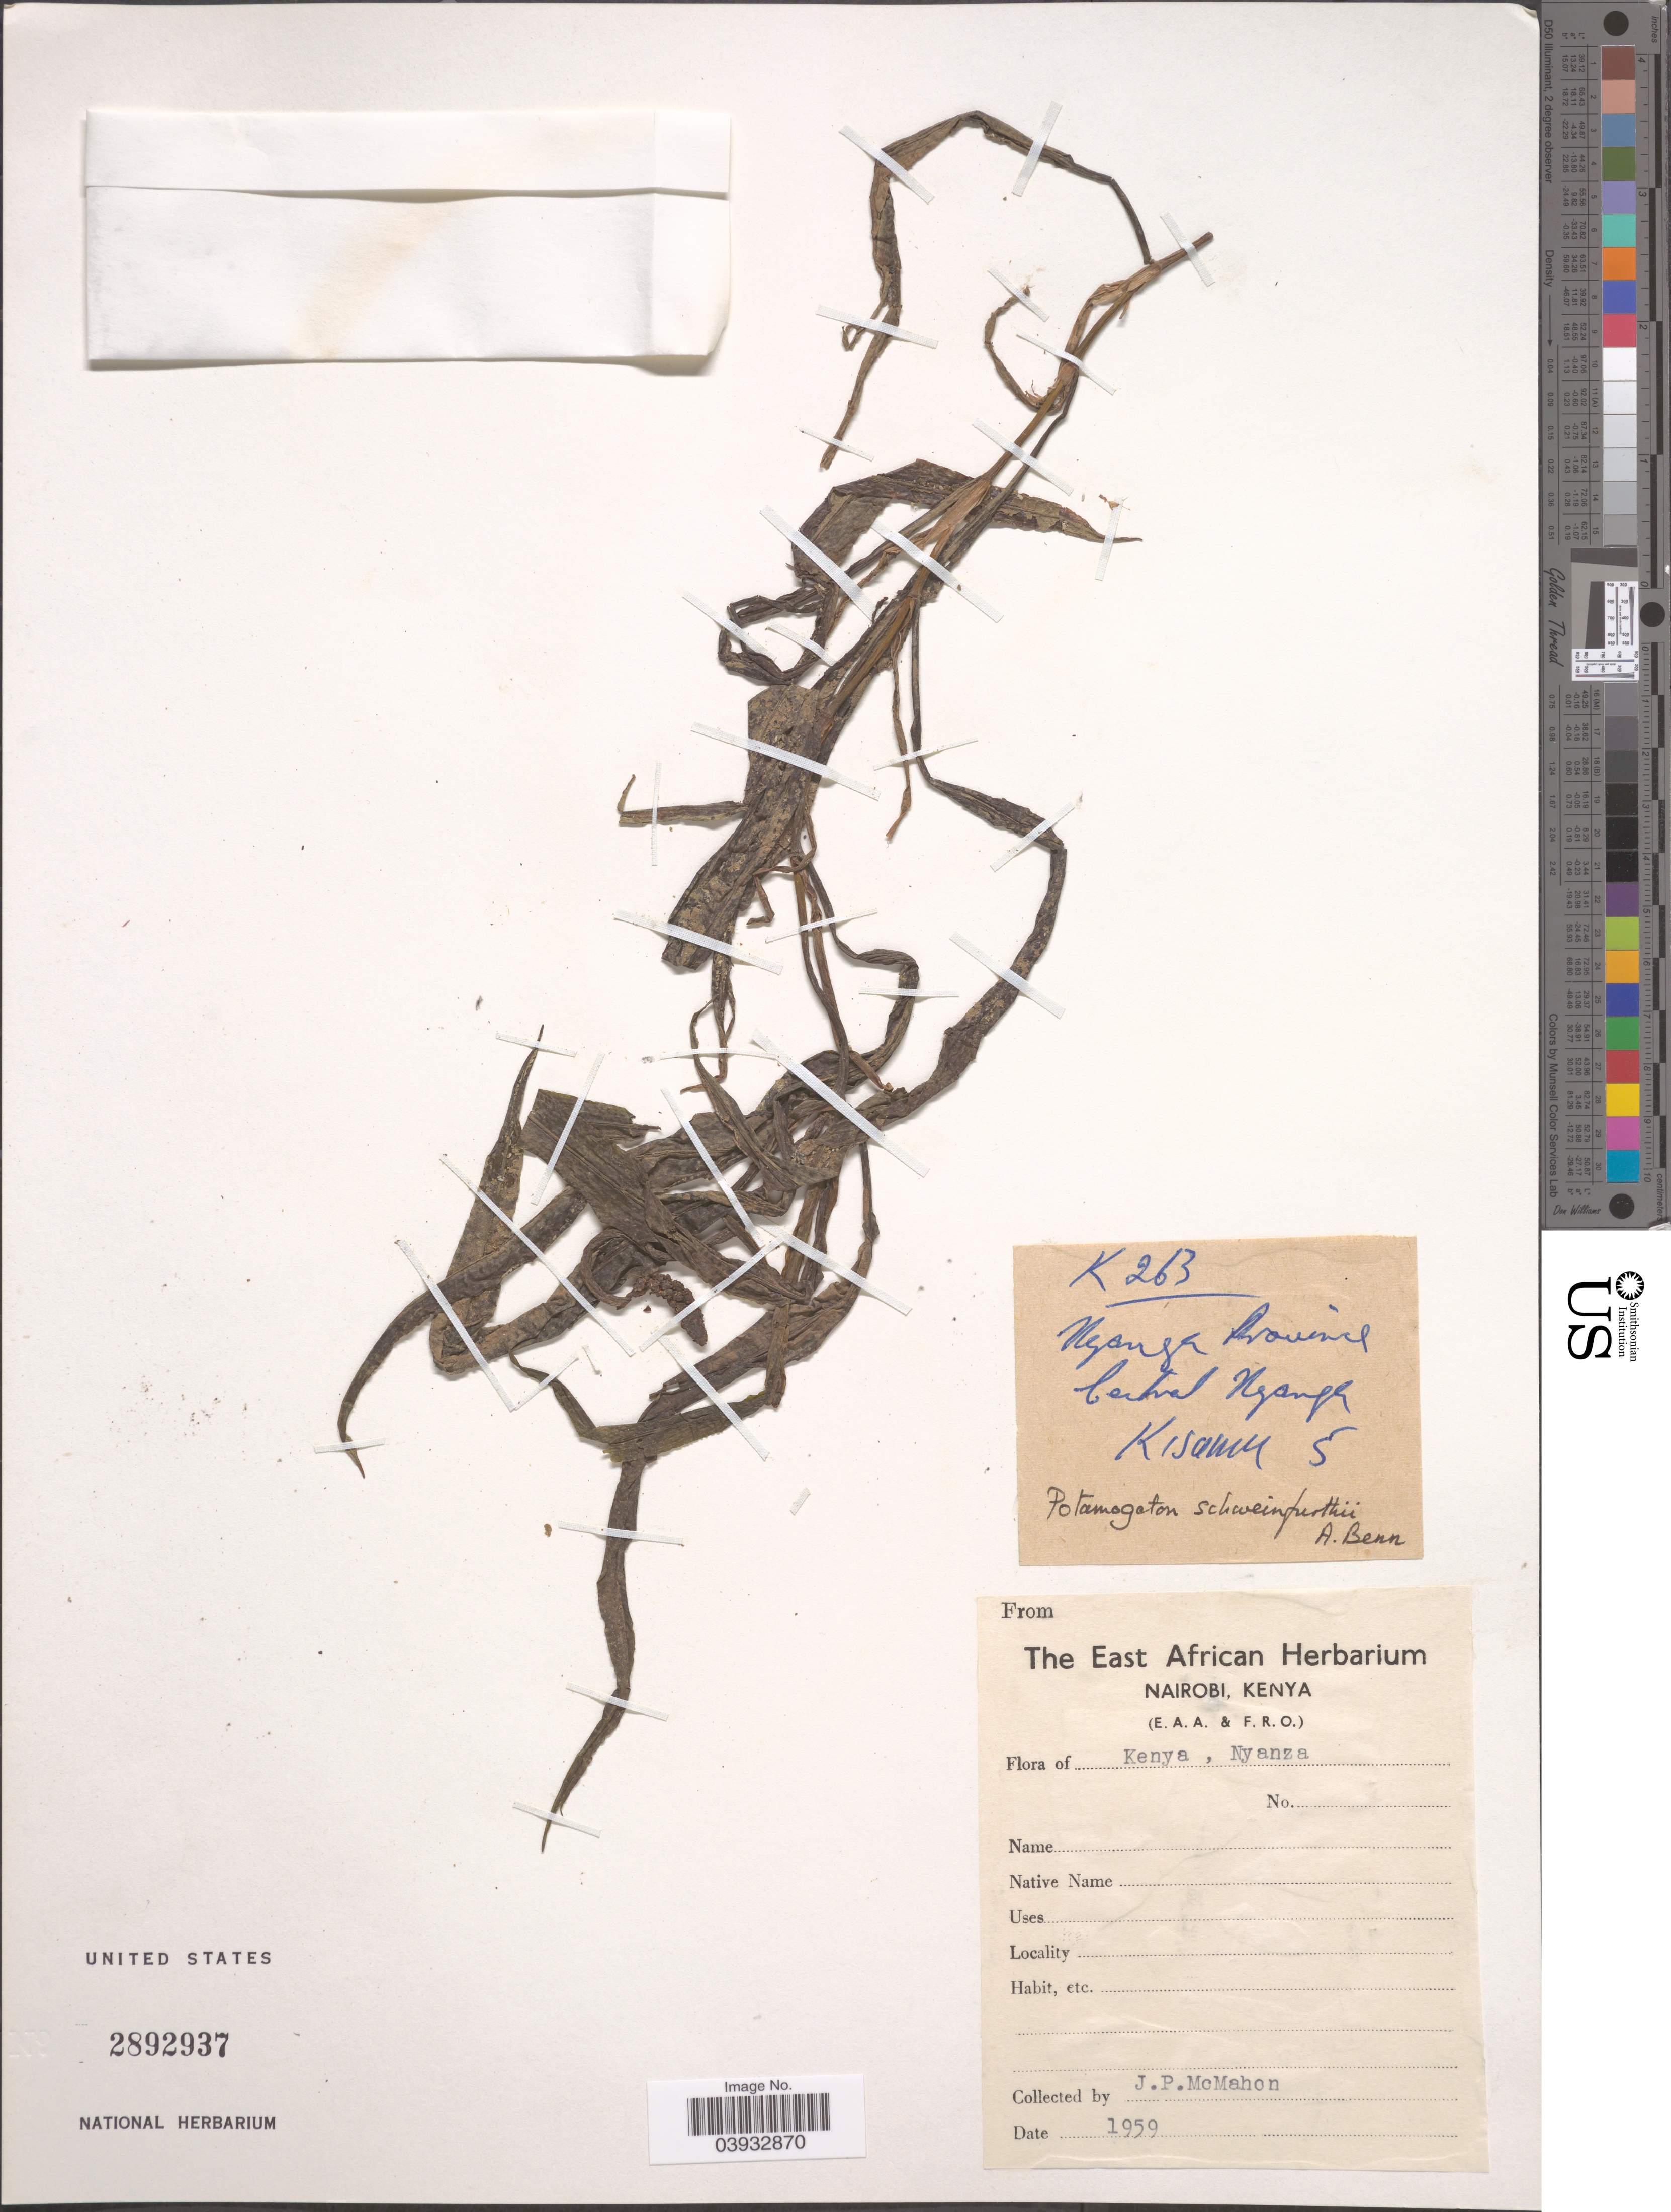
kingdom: Plantae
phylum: Tracheophyta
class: Liliopsida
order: Alismatales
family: Potamogetonaceae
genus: Potamogeton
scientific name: Potamogeton schweinfurthii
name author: A. Benn.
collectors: J. Mcmahon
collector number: K263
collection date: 1959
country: Kenya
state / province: Kisumu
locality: Nyanza Province, Central Nyanza. Kisumu S [interpreted]. Nyanza.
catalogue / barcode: US 2892937